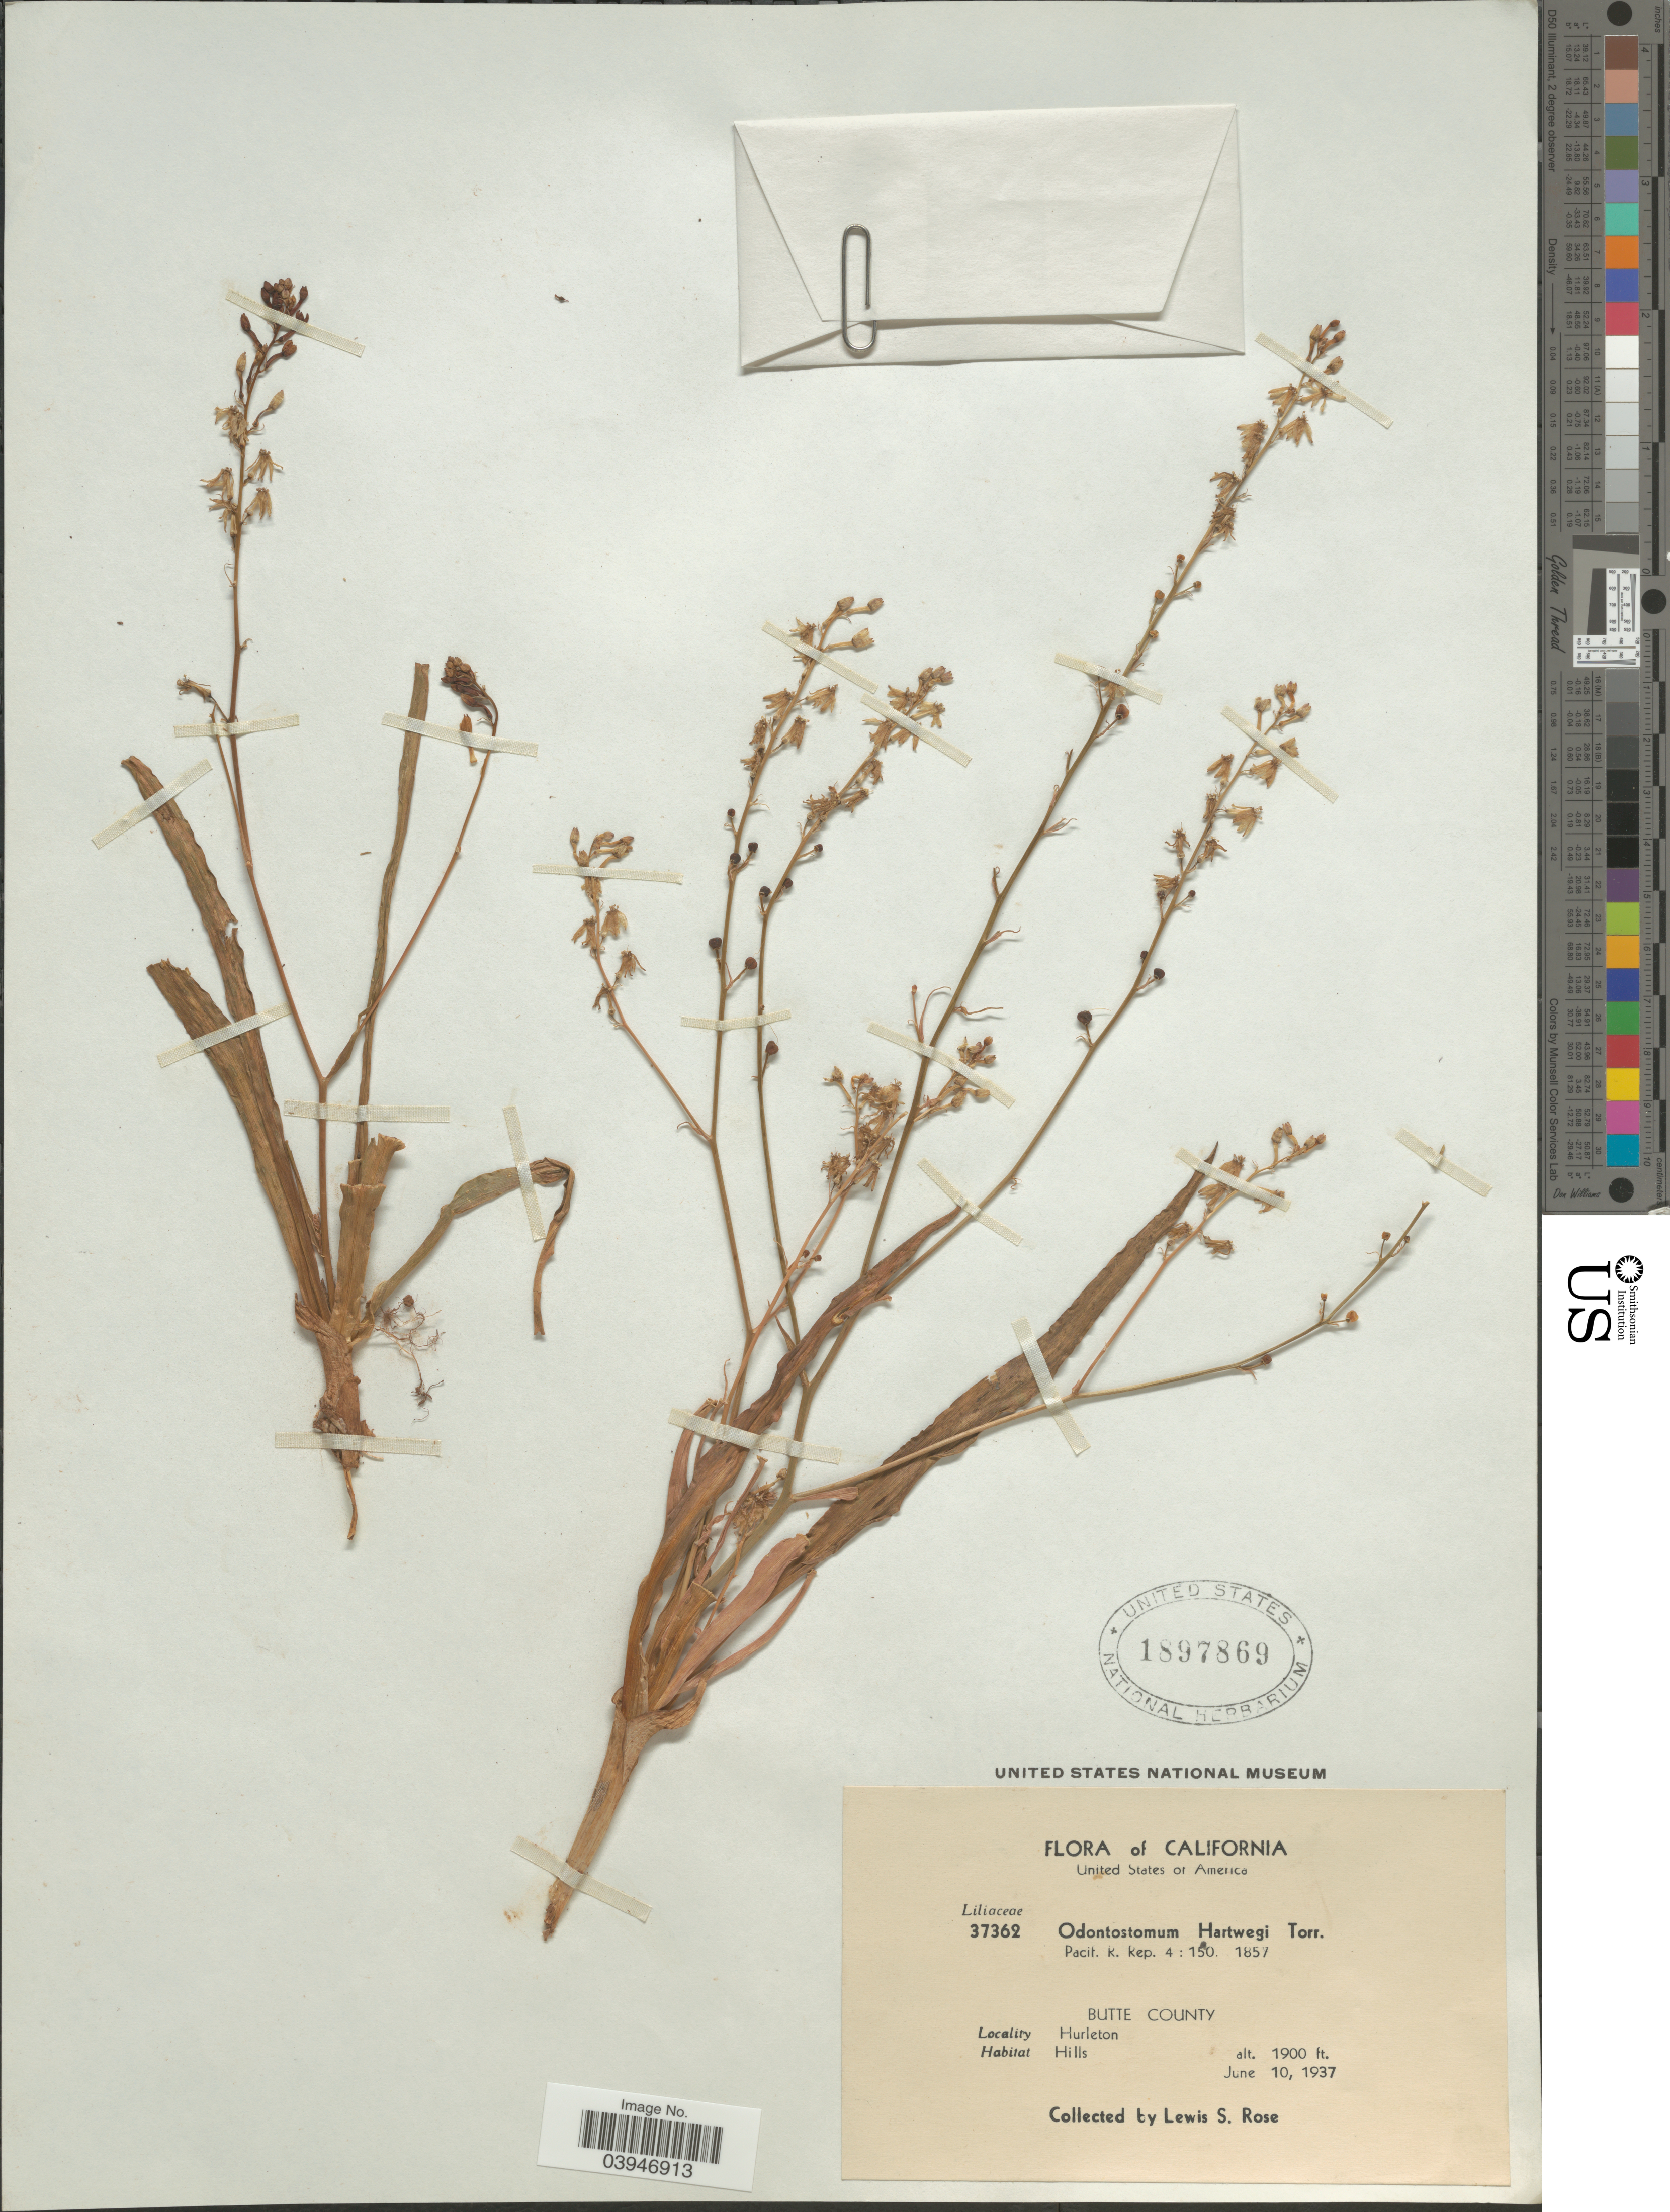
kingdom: Plantae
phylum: Tracheophyta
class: Liliopsida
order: Asparagales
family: Tecophilaeaceae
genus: Odontostomum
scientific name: Odontostomum hartwegii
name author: Torr.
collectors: L. S. Rose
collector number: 37362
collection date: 1937-06-10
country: United States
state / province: California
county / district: Butte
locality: Butte County. Hurleton.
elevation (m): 579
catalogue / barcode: US 1897869